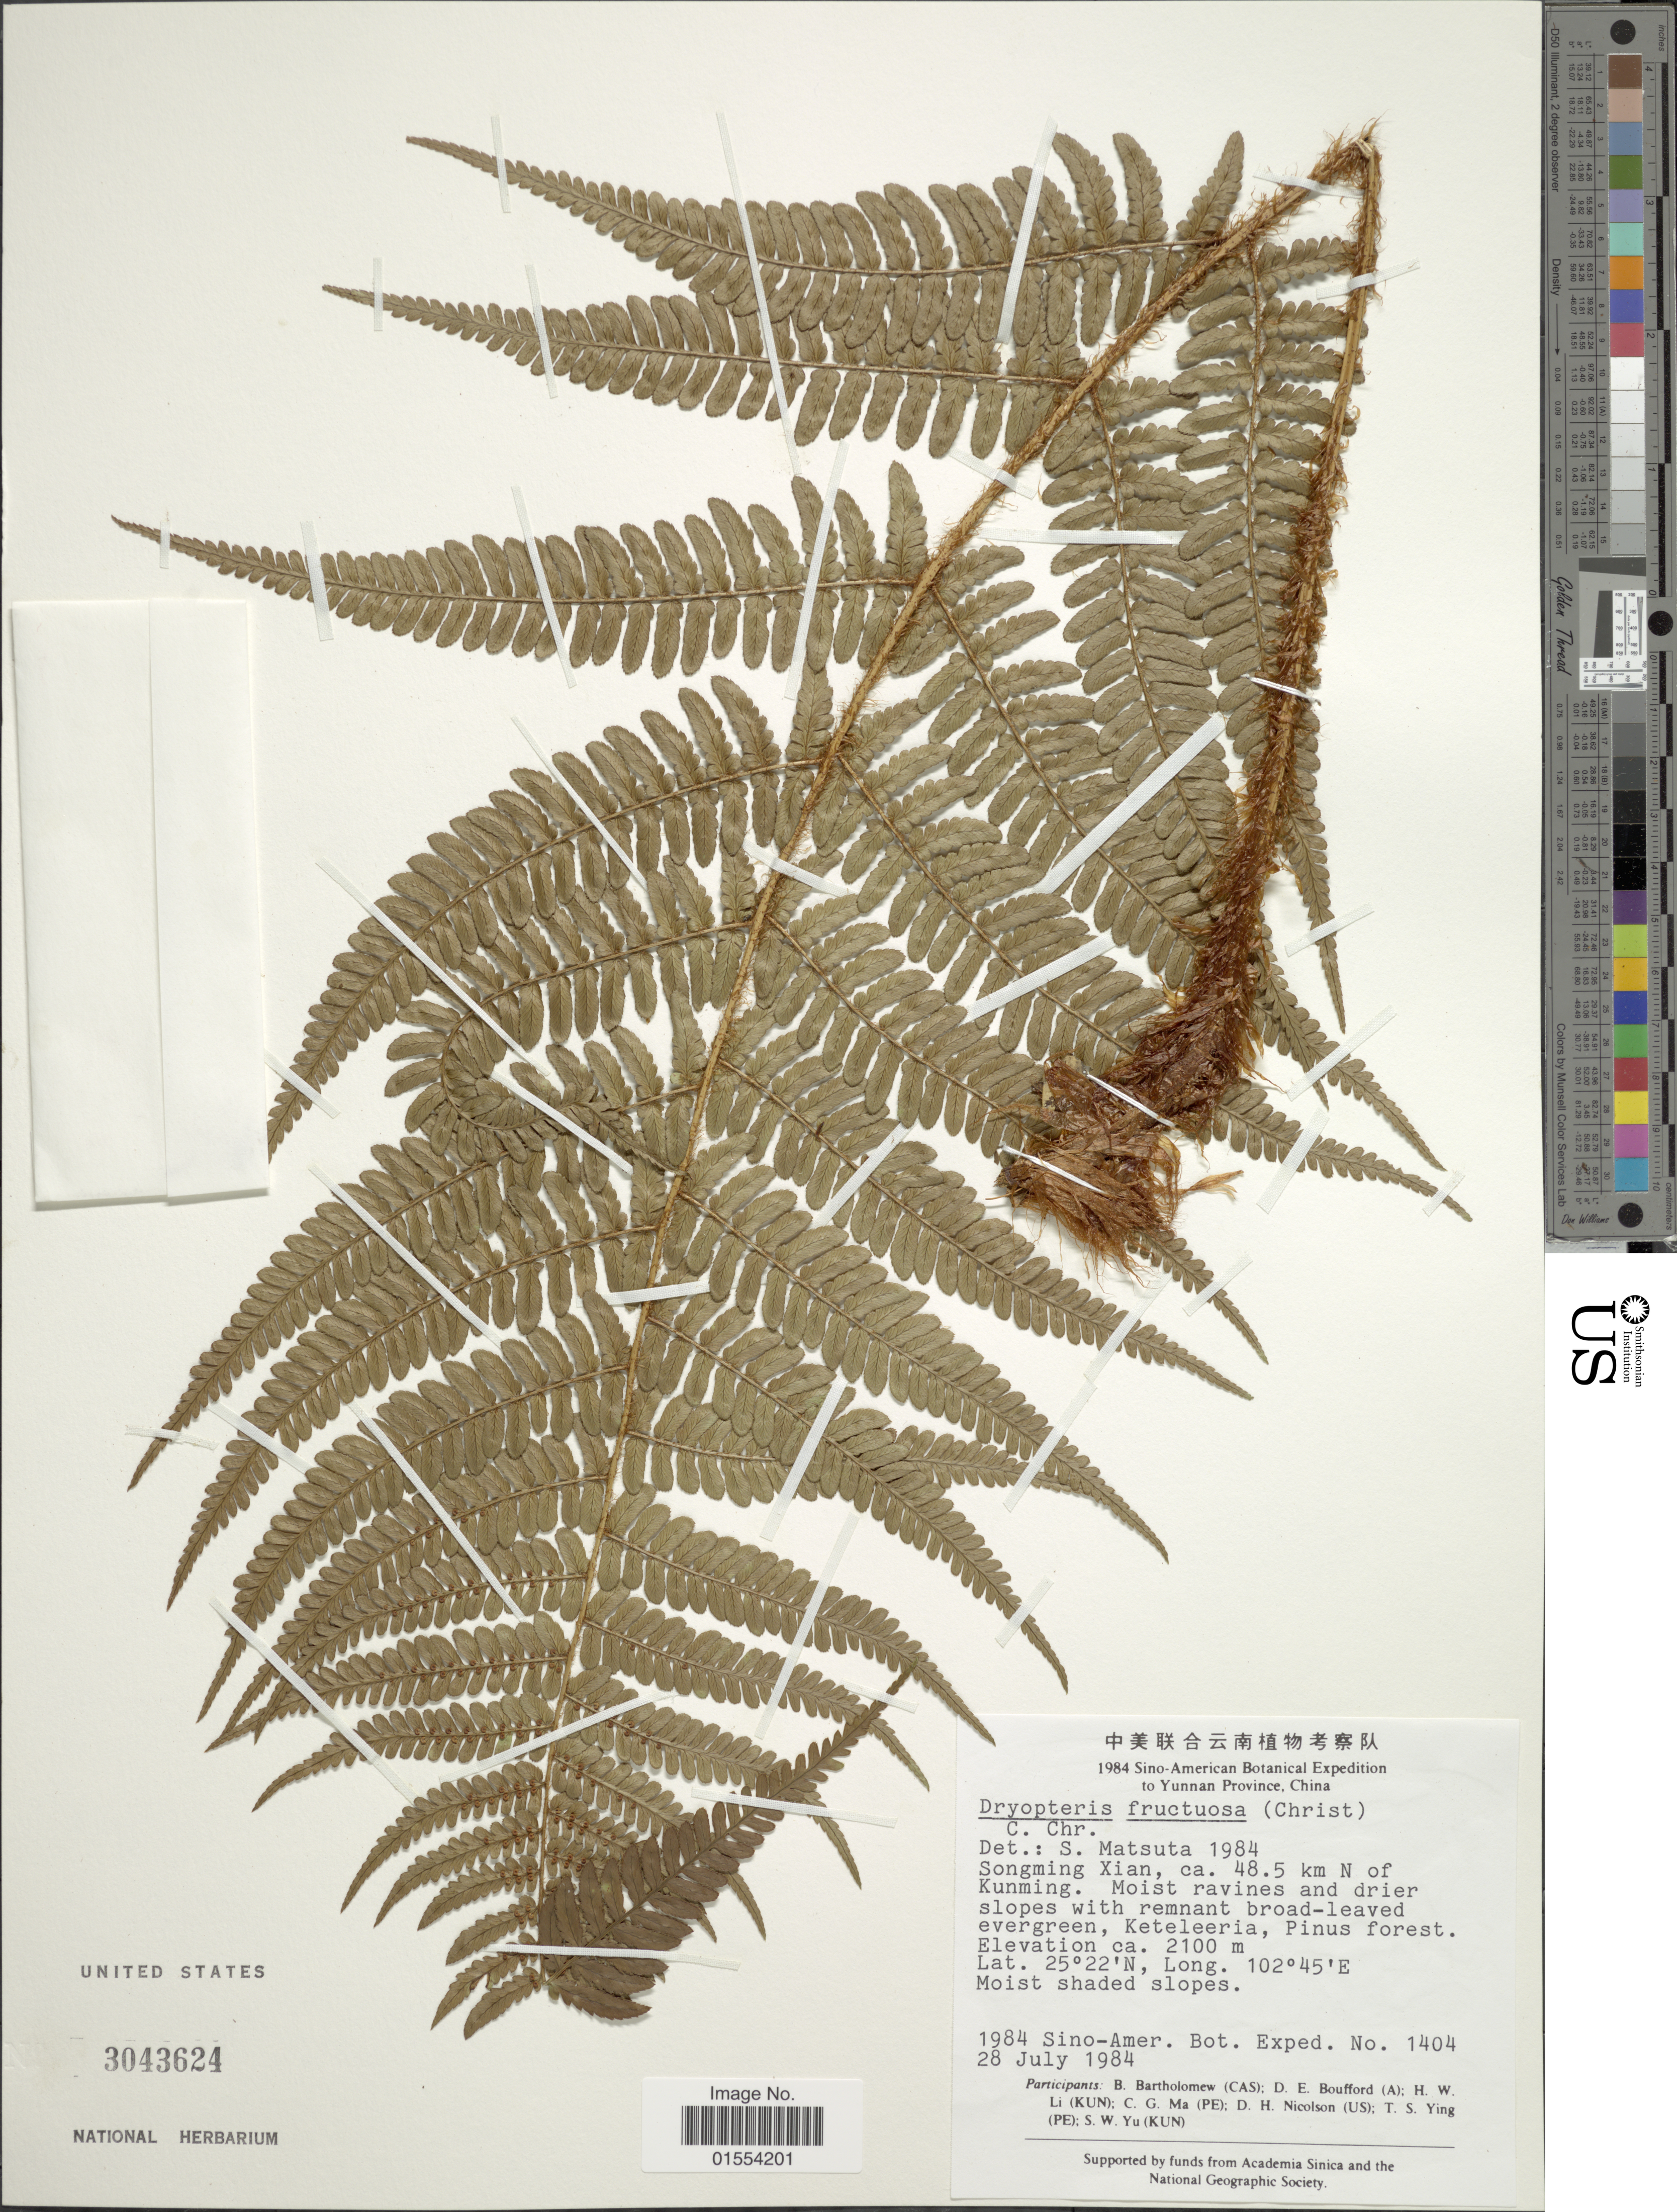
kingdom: Plantae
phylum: Tracheophyta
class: Polypodiopsida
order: Polypodiales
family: Dryopteridaceae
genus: Dryopteris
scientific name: Dryopteris fructuosa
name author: (Christ) C. Chr.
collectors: Sino-Amer. Bot. Exped. 1984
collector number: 1404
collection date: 1984-07-28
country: China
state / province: Yunnan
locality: Yunnan Province, China. Songming Xian, ca. 48.5 km N of Kunming.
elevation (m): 2100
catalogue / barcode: US 3043624